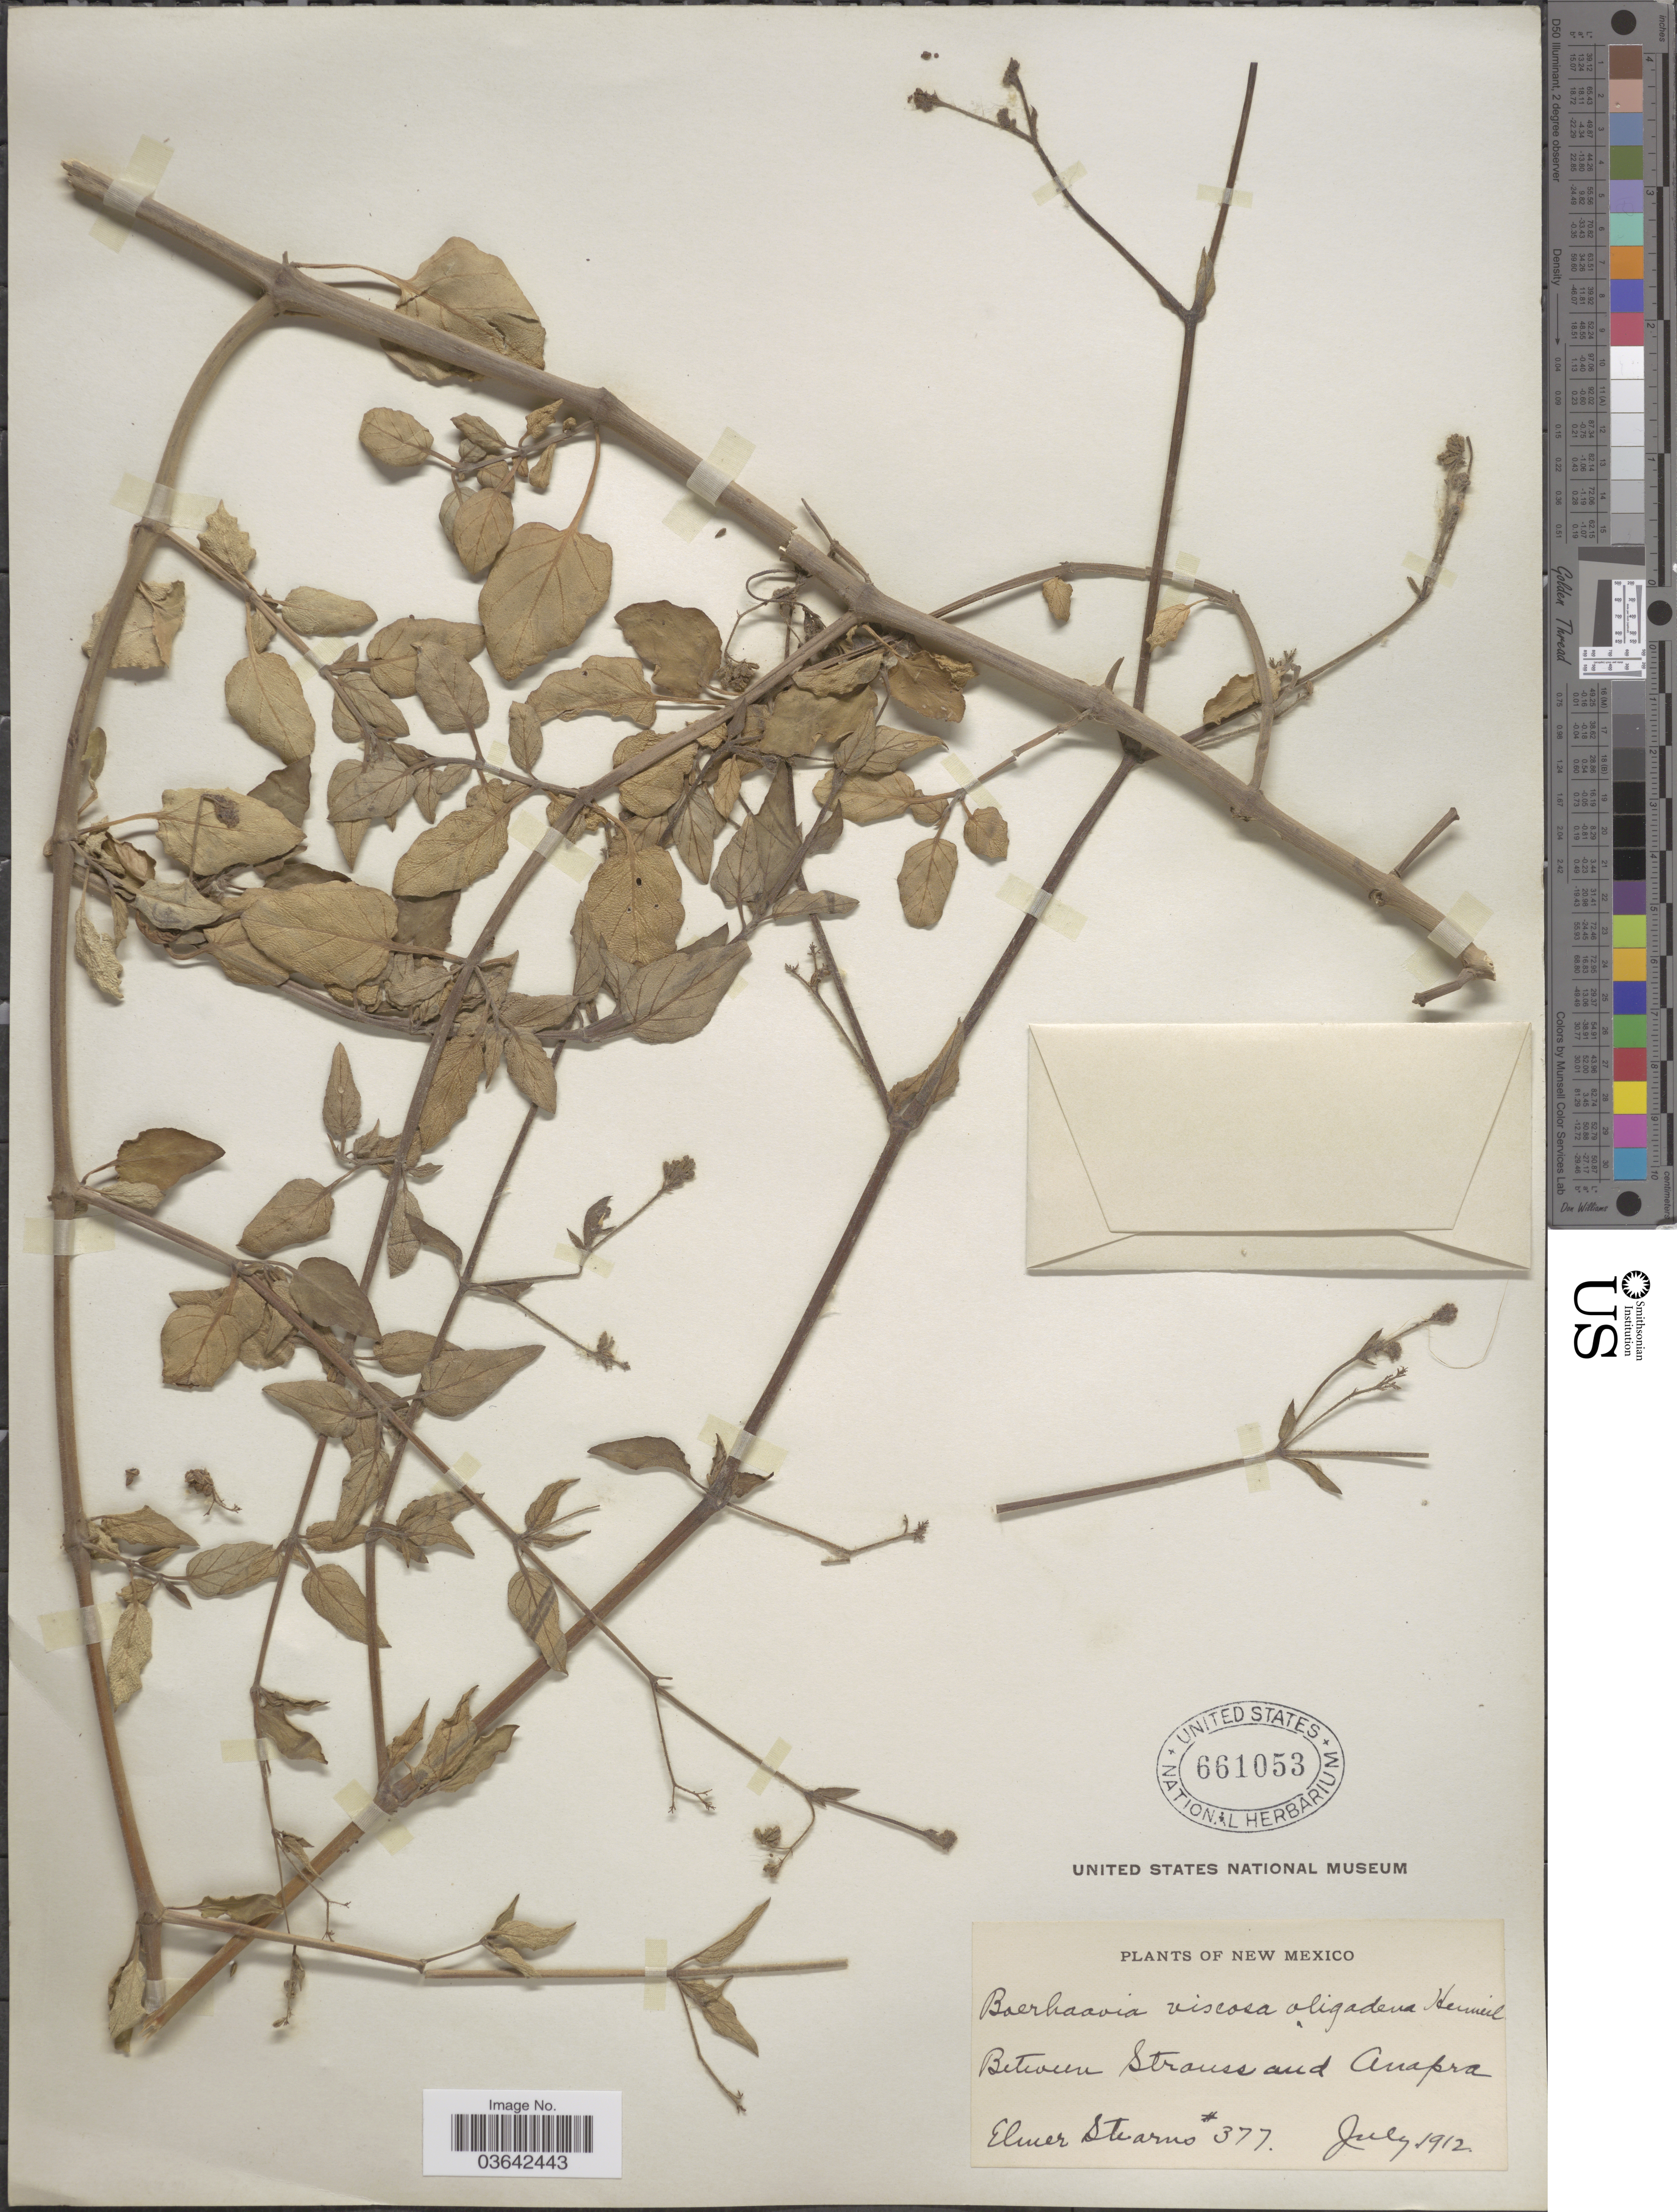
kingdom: Plantae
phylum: Tracheophyta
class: Magnoliopsida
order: Caryophyllales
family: Nyctaginaceae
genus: Boerhavia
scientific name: Boerhavia coccinea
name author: Mill.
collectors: E. Stearns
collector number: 377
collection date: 1912-07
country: United States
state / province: New Mexico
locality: Between Strauss and Anapra.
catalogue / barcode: US 661053